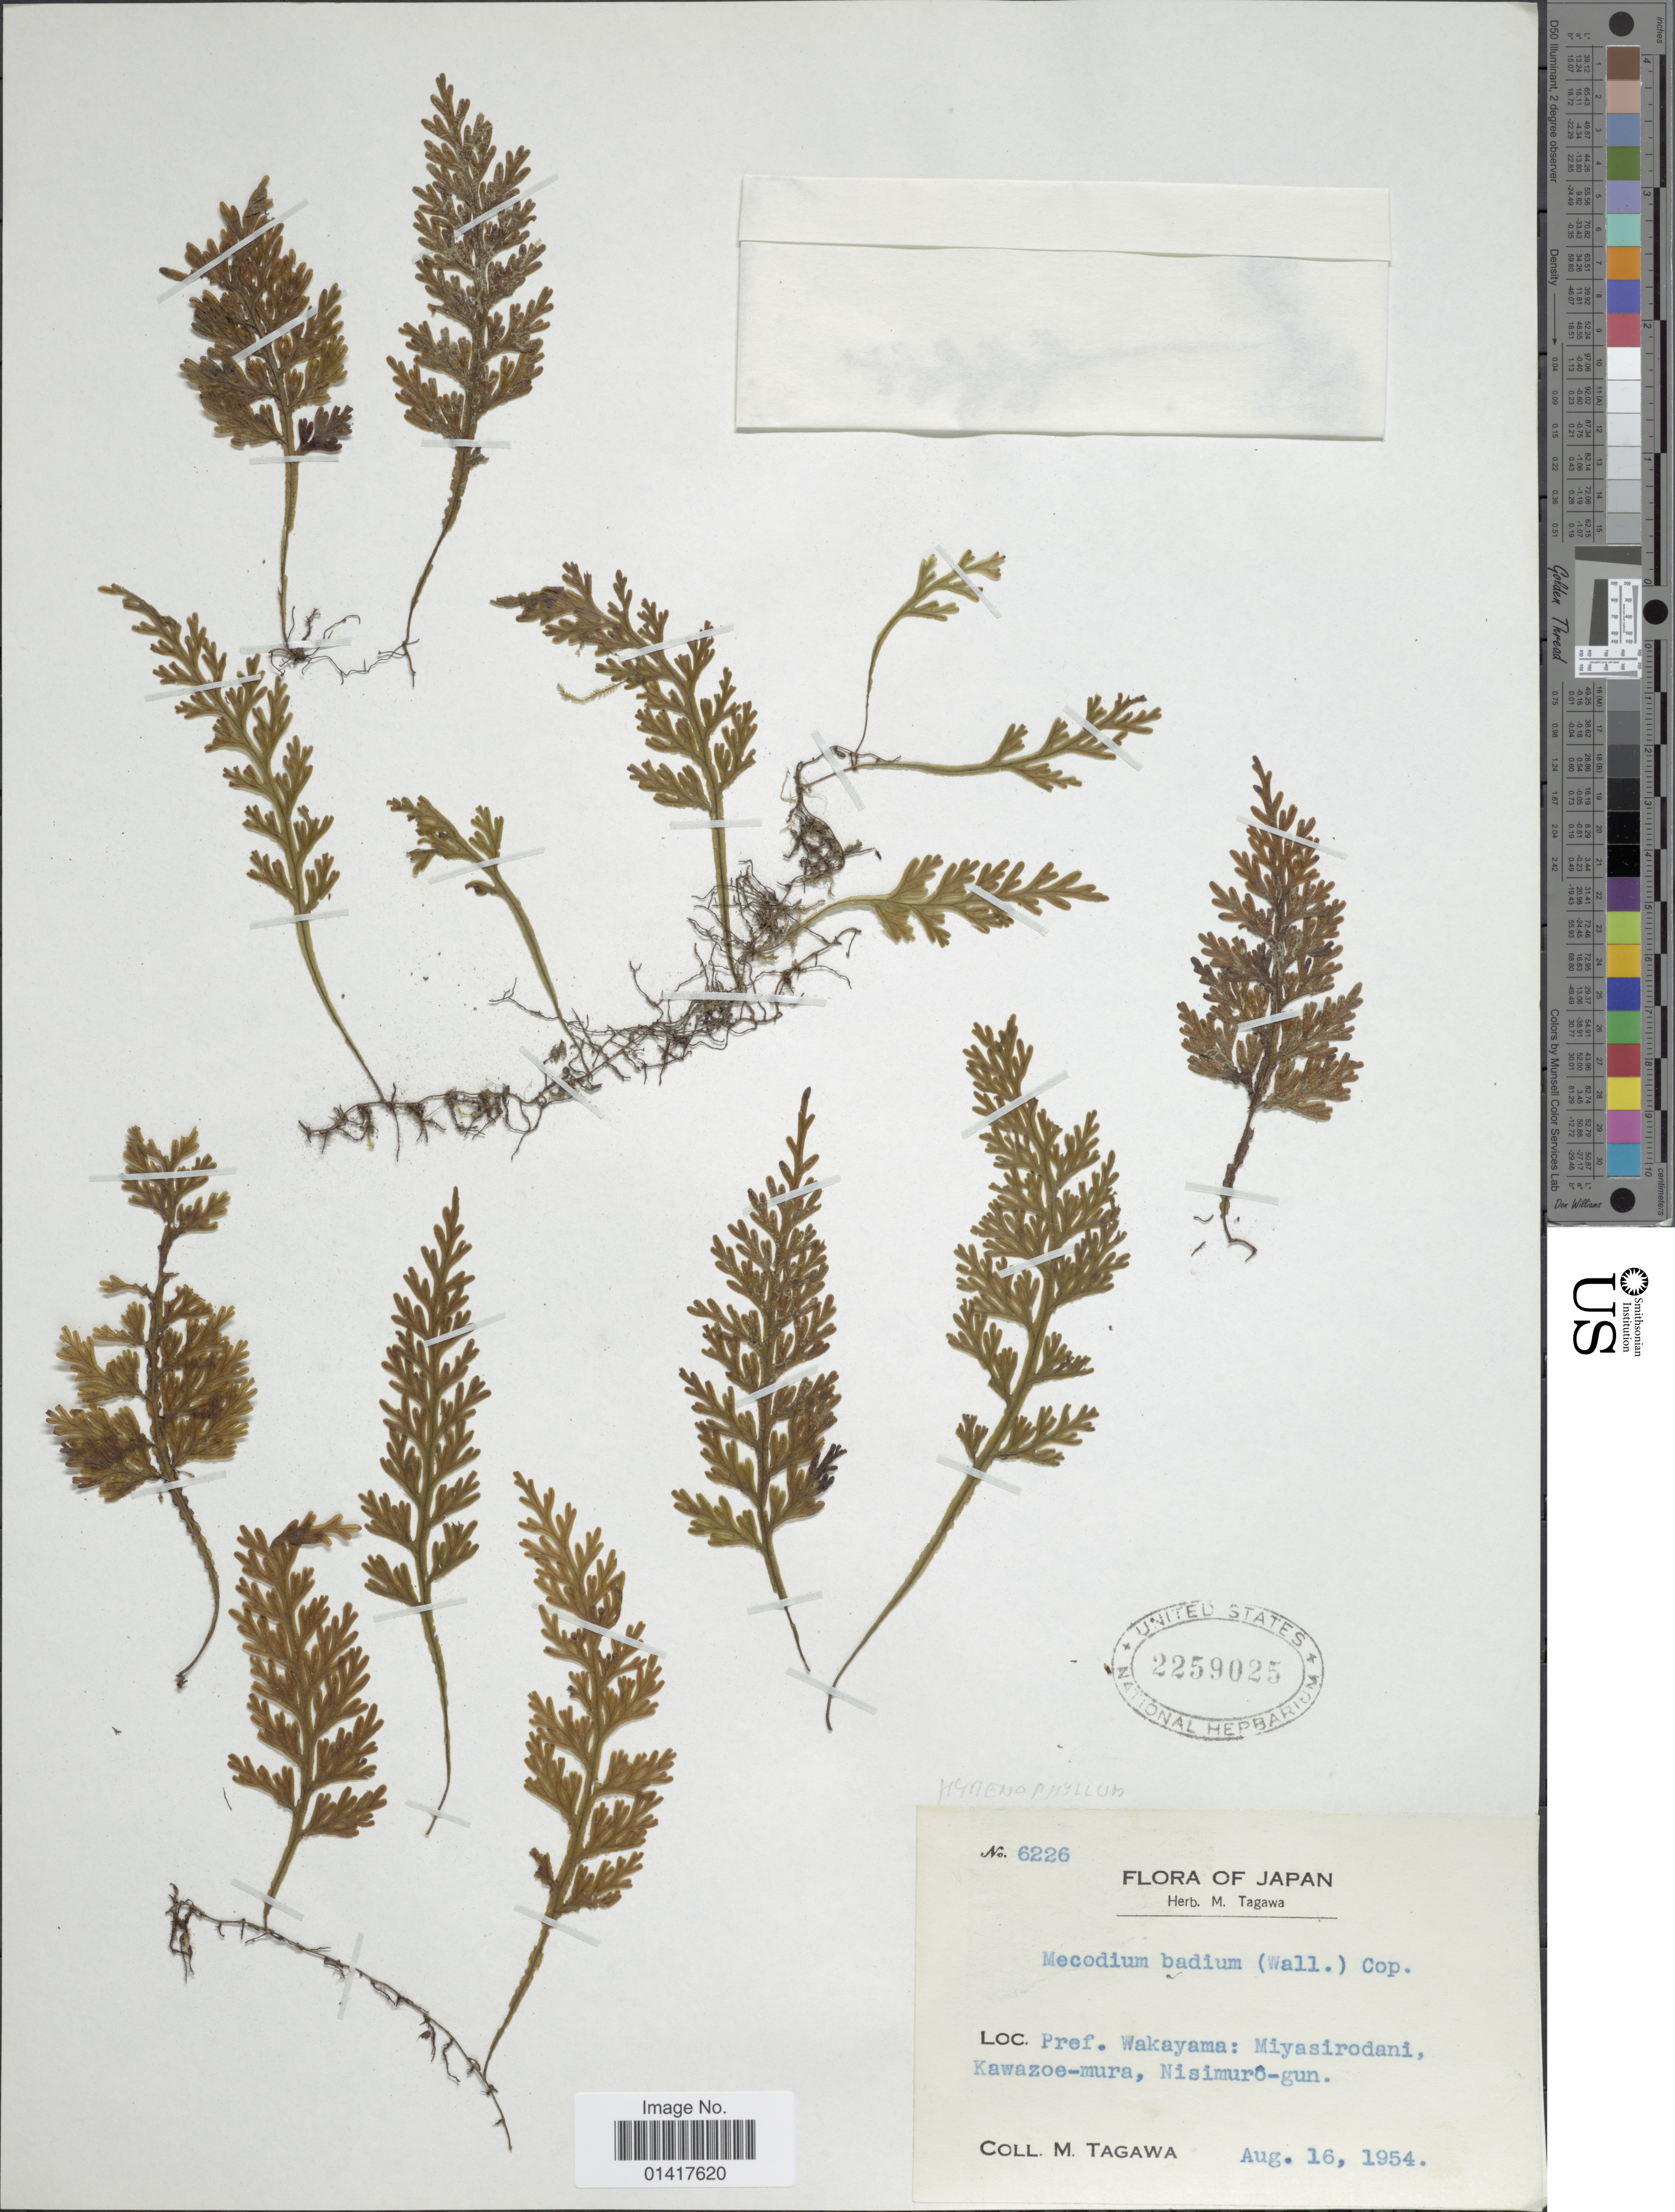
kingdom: Plantae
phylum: Tracheophyta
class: Polypodiopsida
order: Hymenophyllales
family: Hymenophyllaceae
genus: Hymenophyllum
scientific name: Hymenophyllum badium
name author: Hook. & Grev.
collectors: M. Tagawa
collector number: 6226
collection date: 1954-08-16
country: Japan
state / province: Wakayama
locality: Pref. Wakayama: Miyasiradani, Kawazoe-mura, Nisimuro-gun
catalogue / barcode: US 2259025